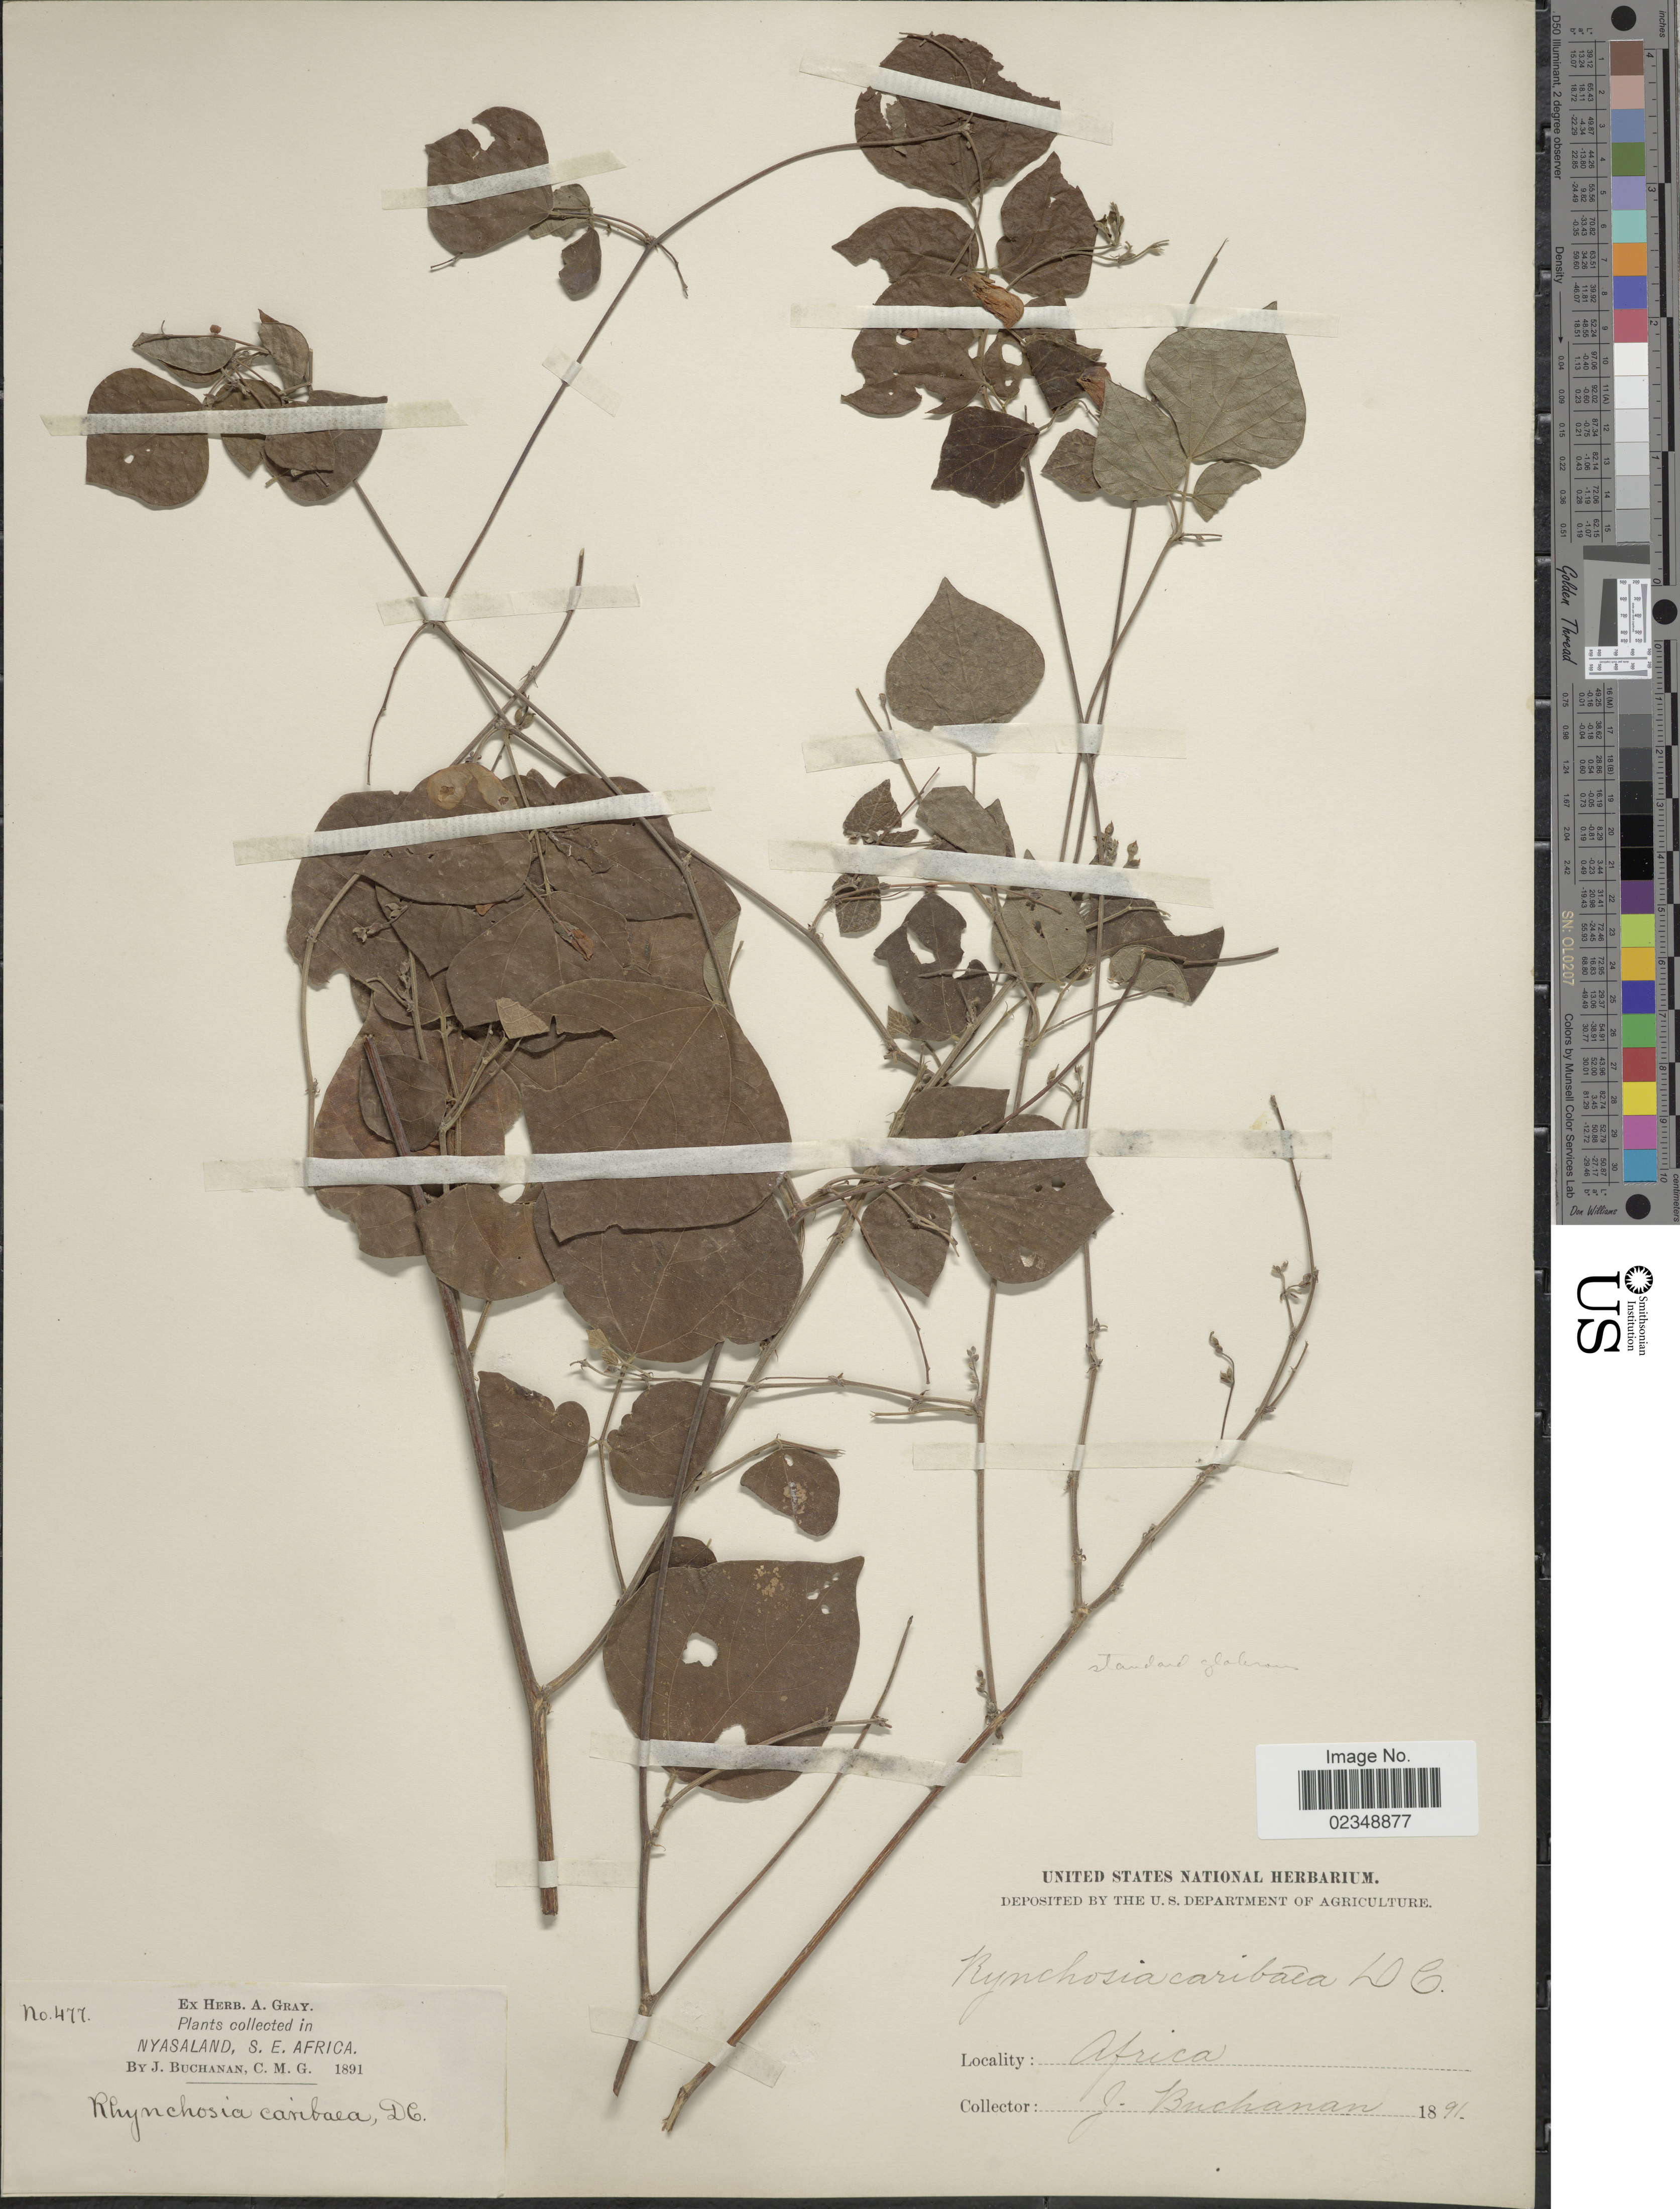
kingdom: Plantae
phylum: Tracheophyta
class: Magnoliopsida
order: Fabales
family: Fabaceae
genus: Rhynchosia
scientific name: Rhynchosia gibba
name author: E. Mey.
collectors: J. Buchanan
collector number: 477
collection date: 1891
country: Malawi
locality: Nyasaland